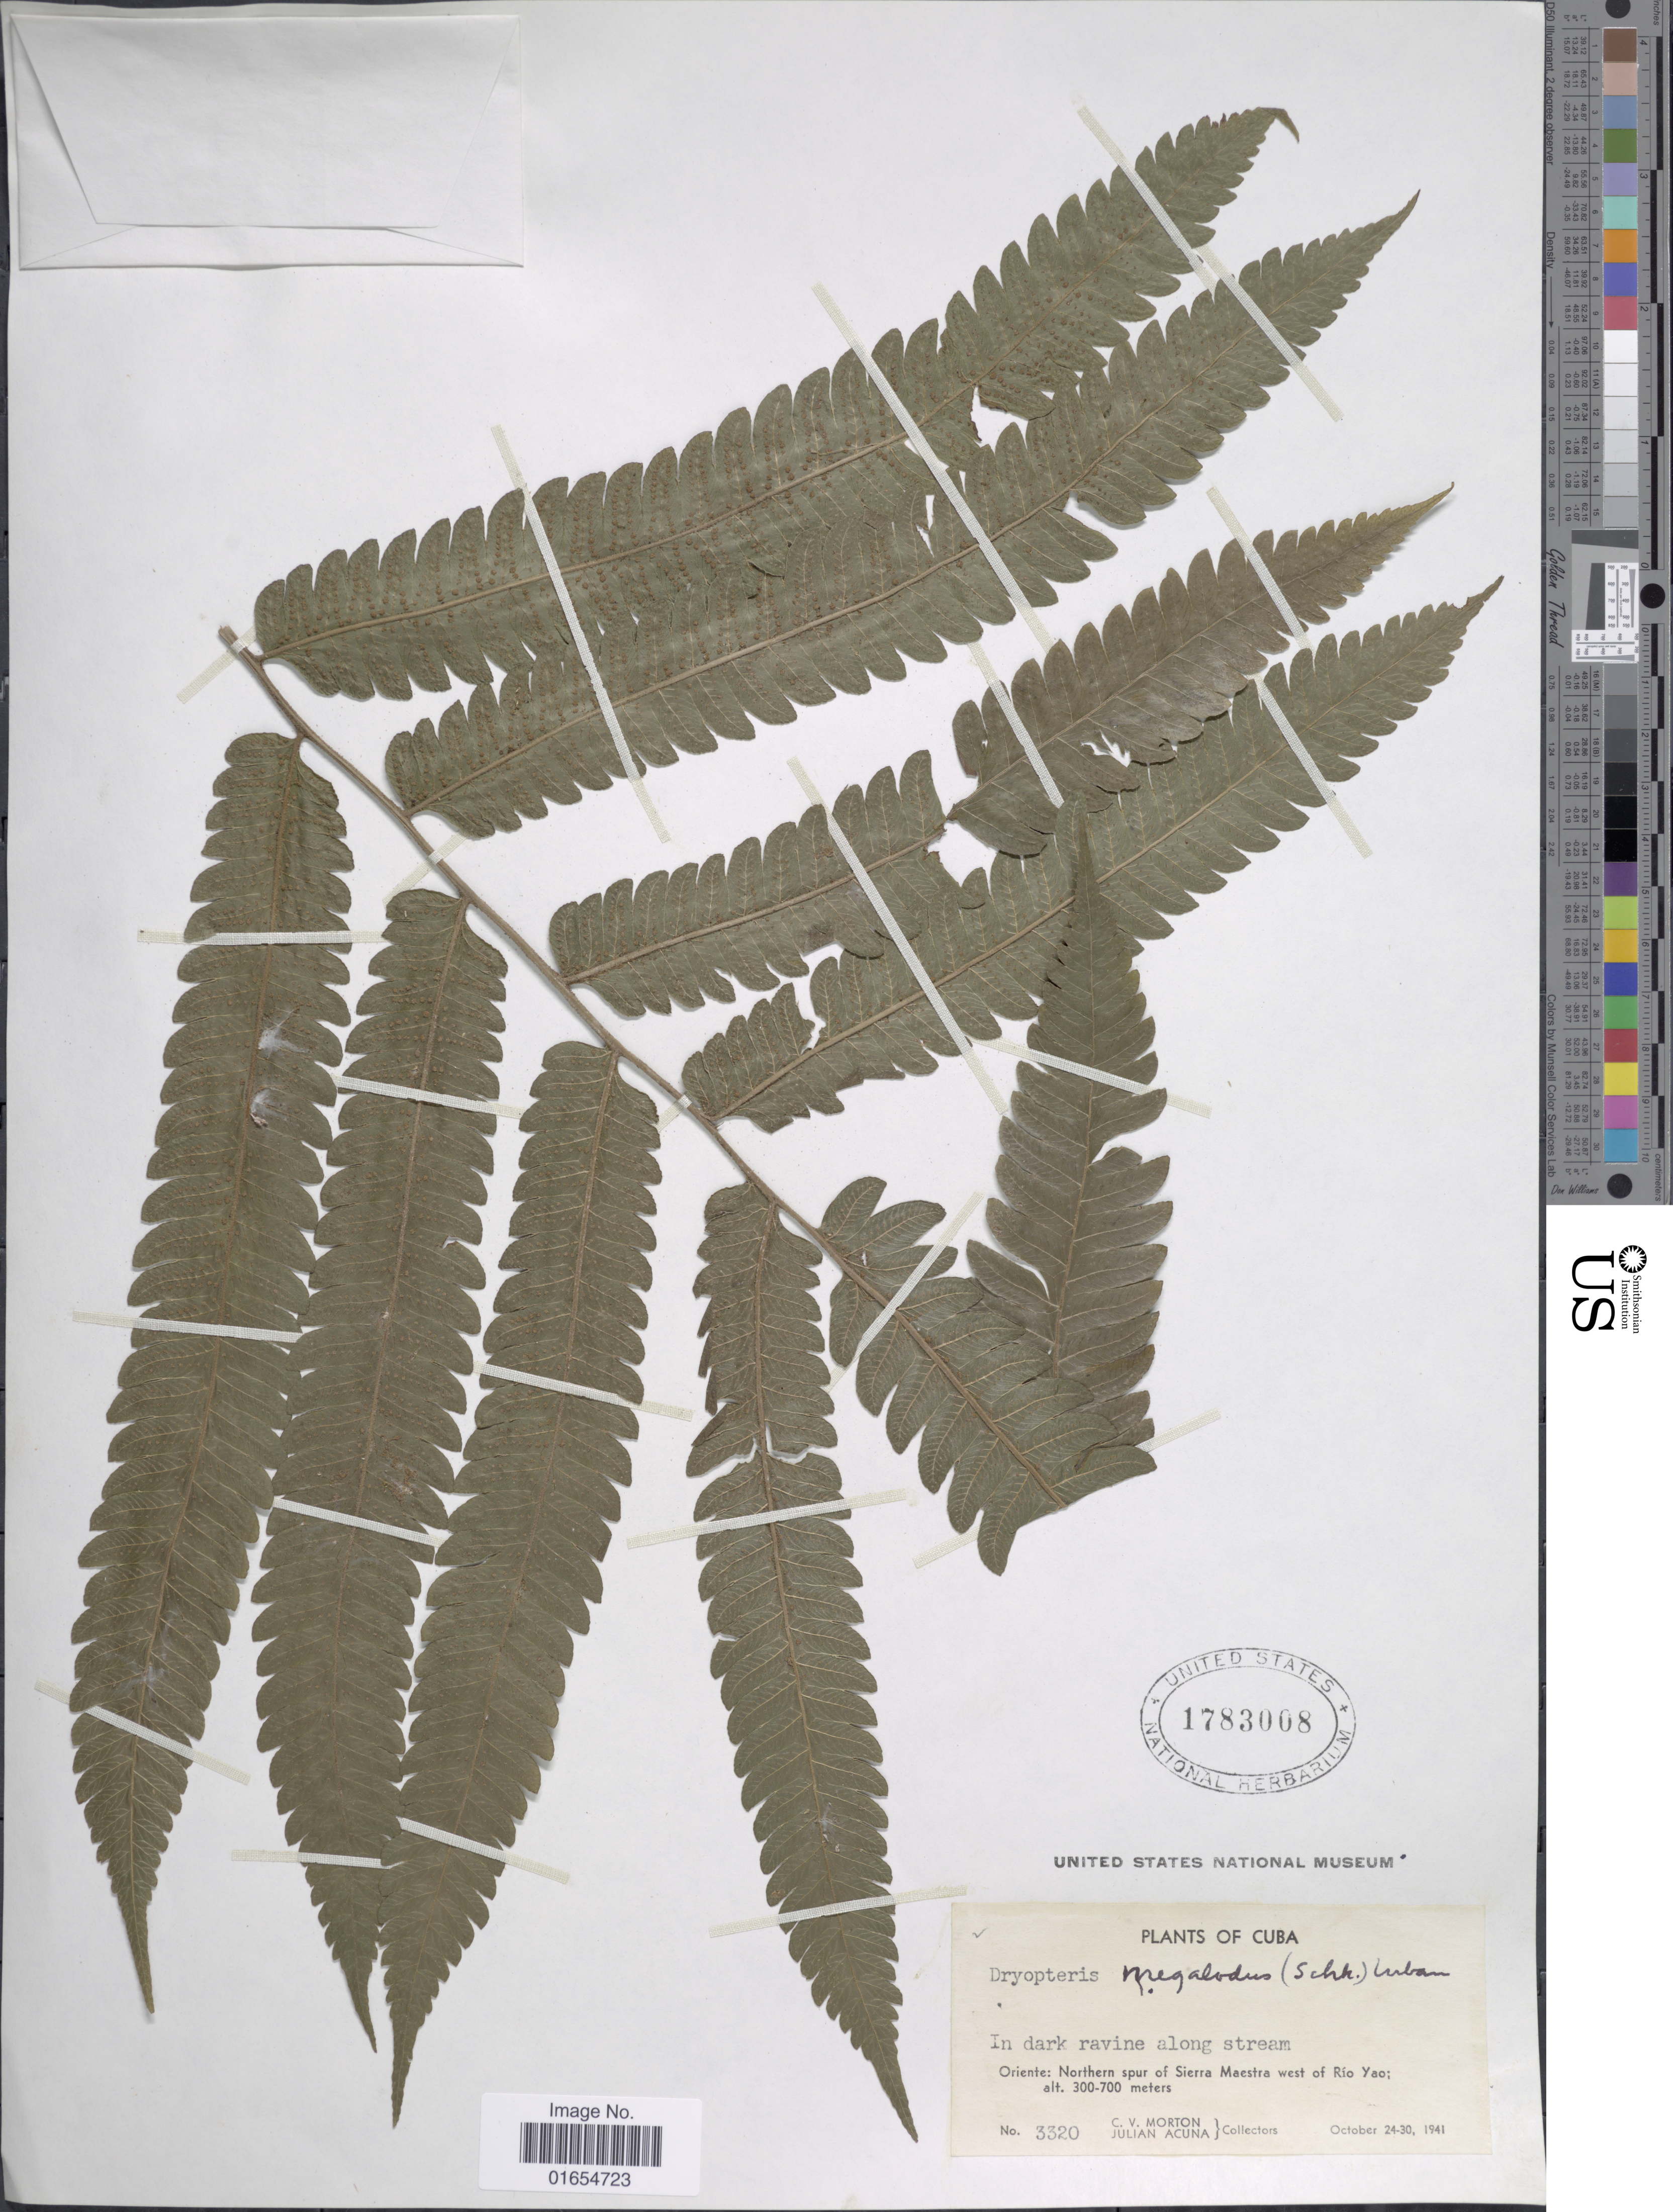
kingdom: Plantae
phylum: Tracheophyta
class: Polypodiopsida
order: Polypodiales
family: Thelypteridaceae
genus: Goniopteris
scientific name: Goniopteris pennata (Poir.) comb. nov., ined 2015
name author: (Poir.)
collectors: C. V. Morton & J. B. Acuña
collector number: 3320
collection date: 1941-10-24/1941-10-30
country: Cuba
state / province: Oriente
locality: In dark ravine along stream, Northern spur of Sierra Meastra west of Rio Yao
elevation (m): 300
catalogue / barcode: US 1783008